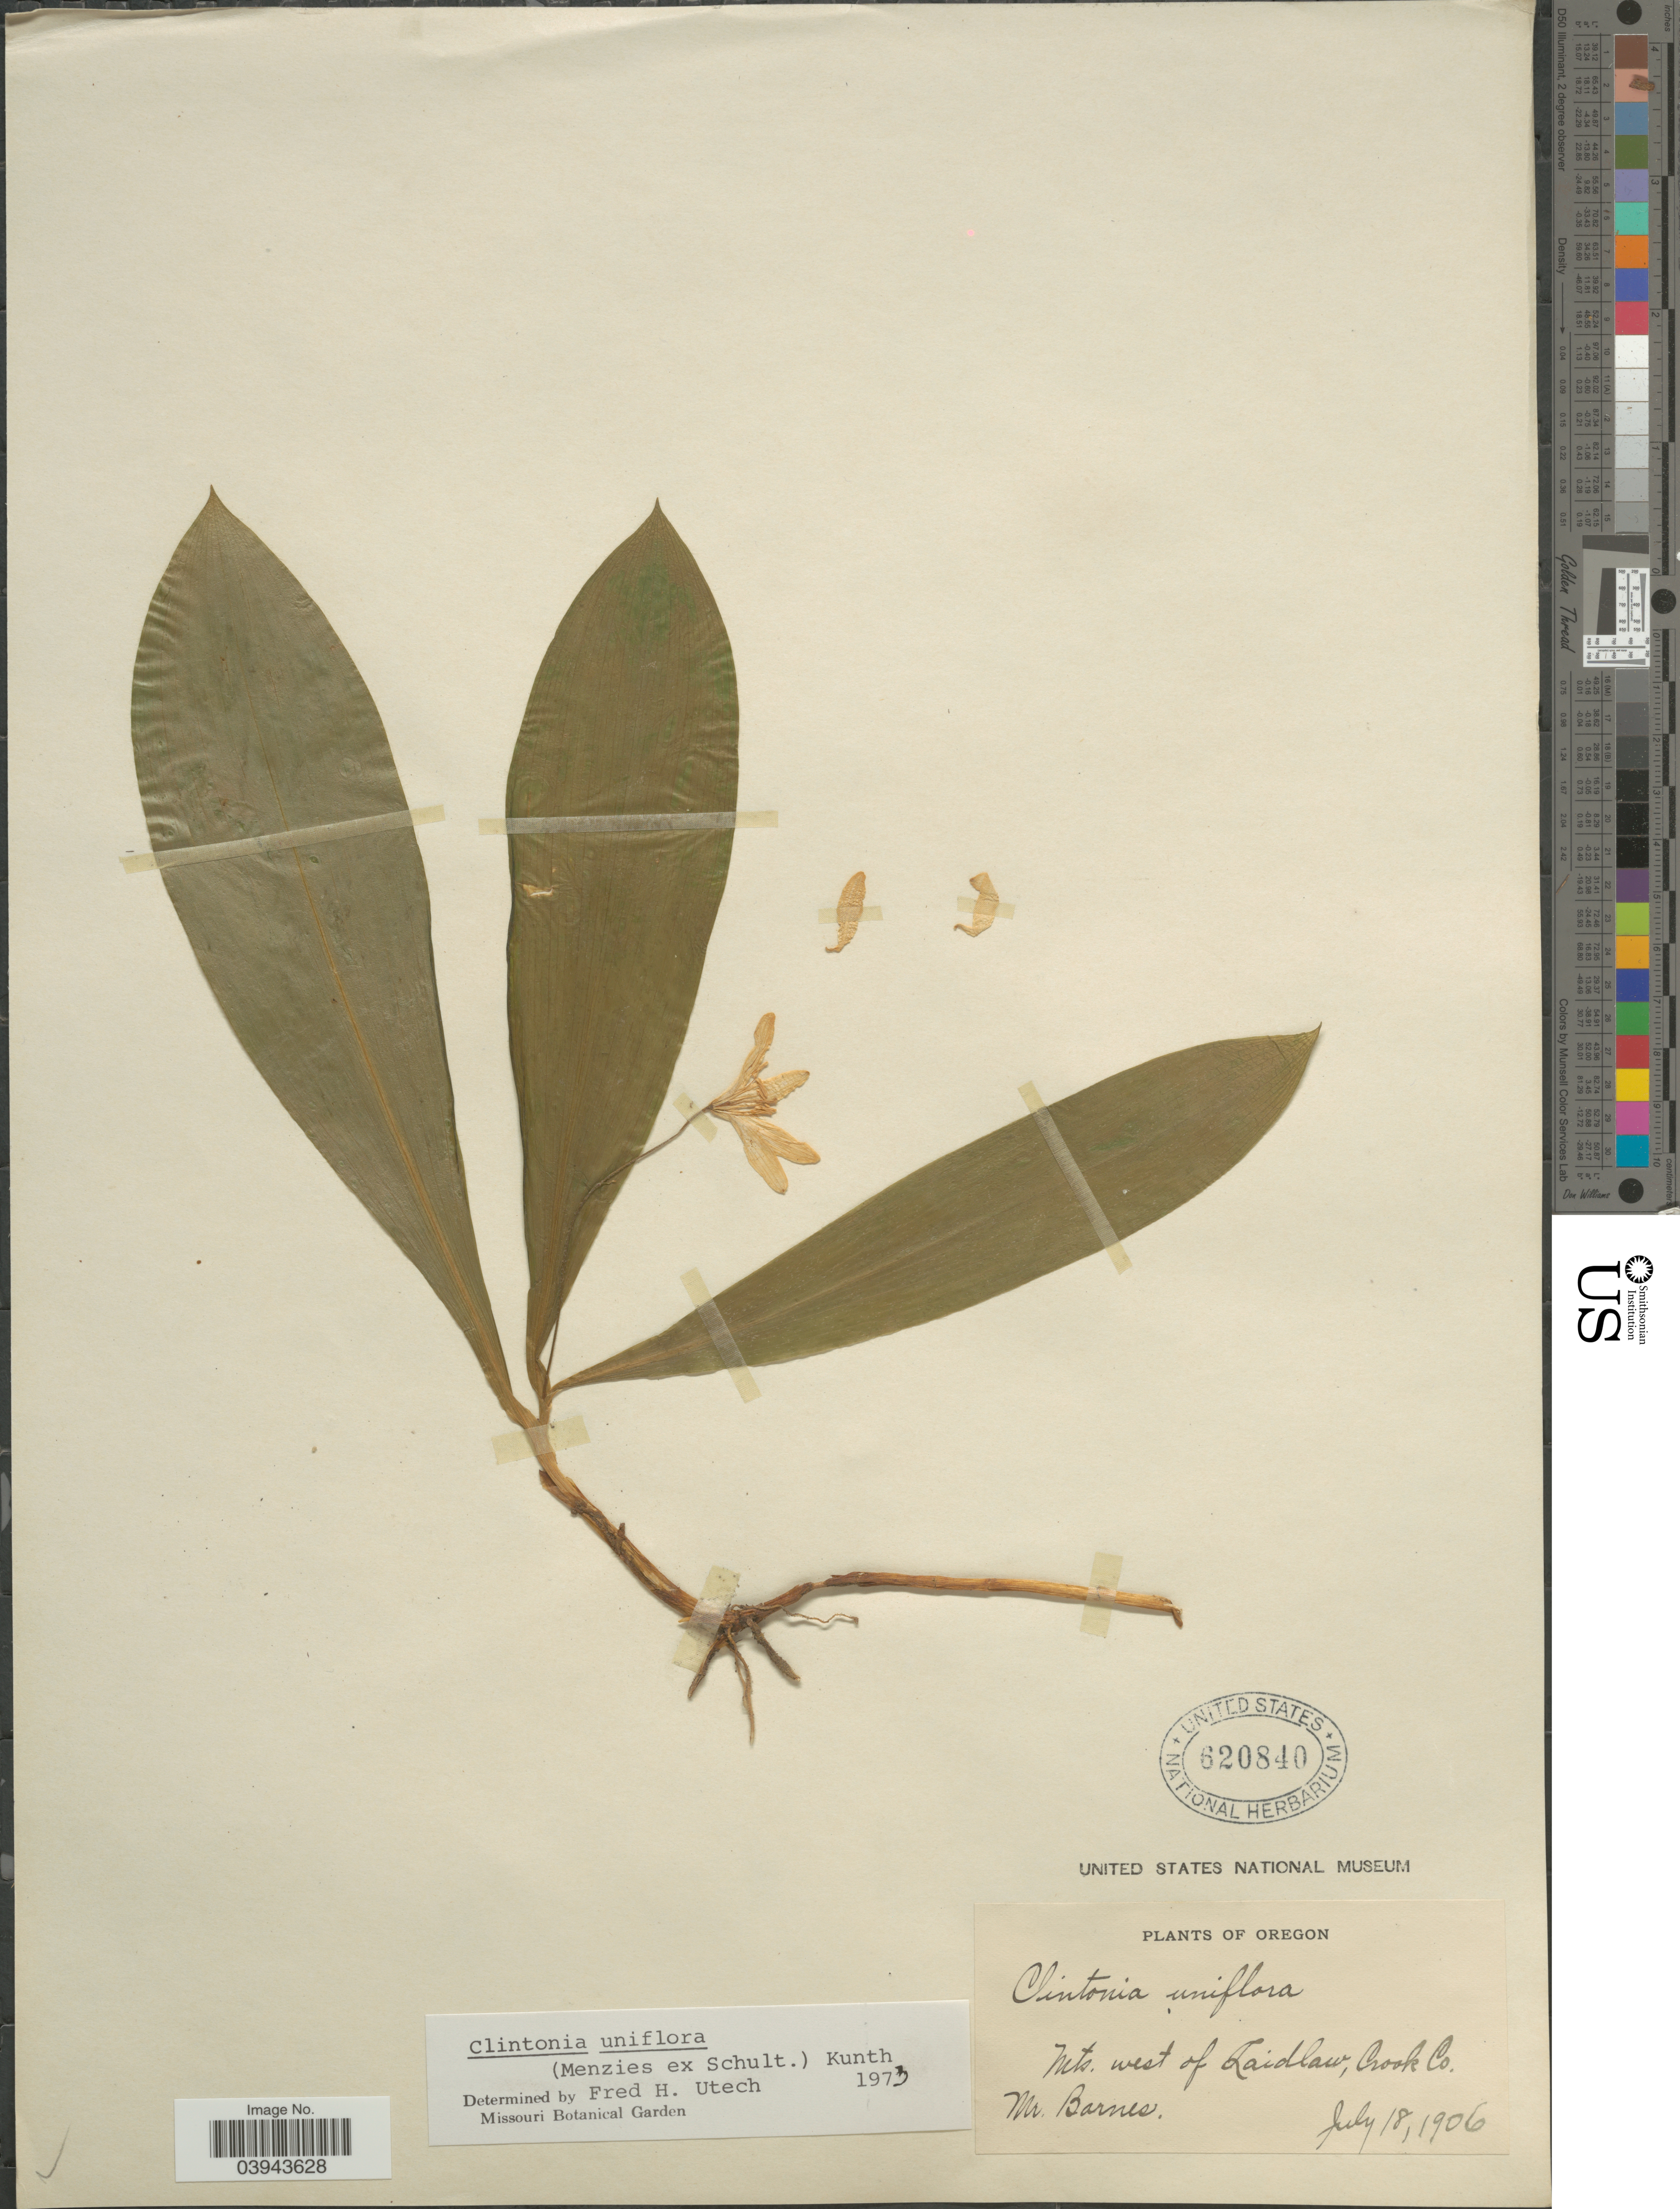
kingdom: Plantae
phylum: Tracheophyta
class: Liliopsida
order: Liliales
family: Liliaceae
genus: Clintonia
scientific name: Clintonia uniflora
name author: Kunth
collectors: -. Barnes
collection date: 1906-07-18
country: United States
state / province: Oregon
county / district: Crook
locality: Mts. west of Laidlaw, Crook Co.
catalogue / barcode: US 620840